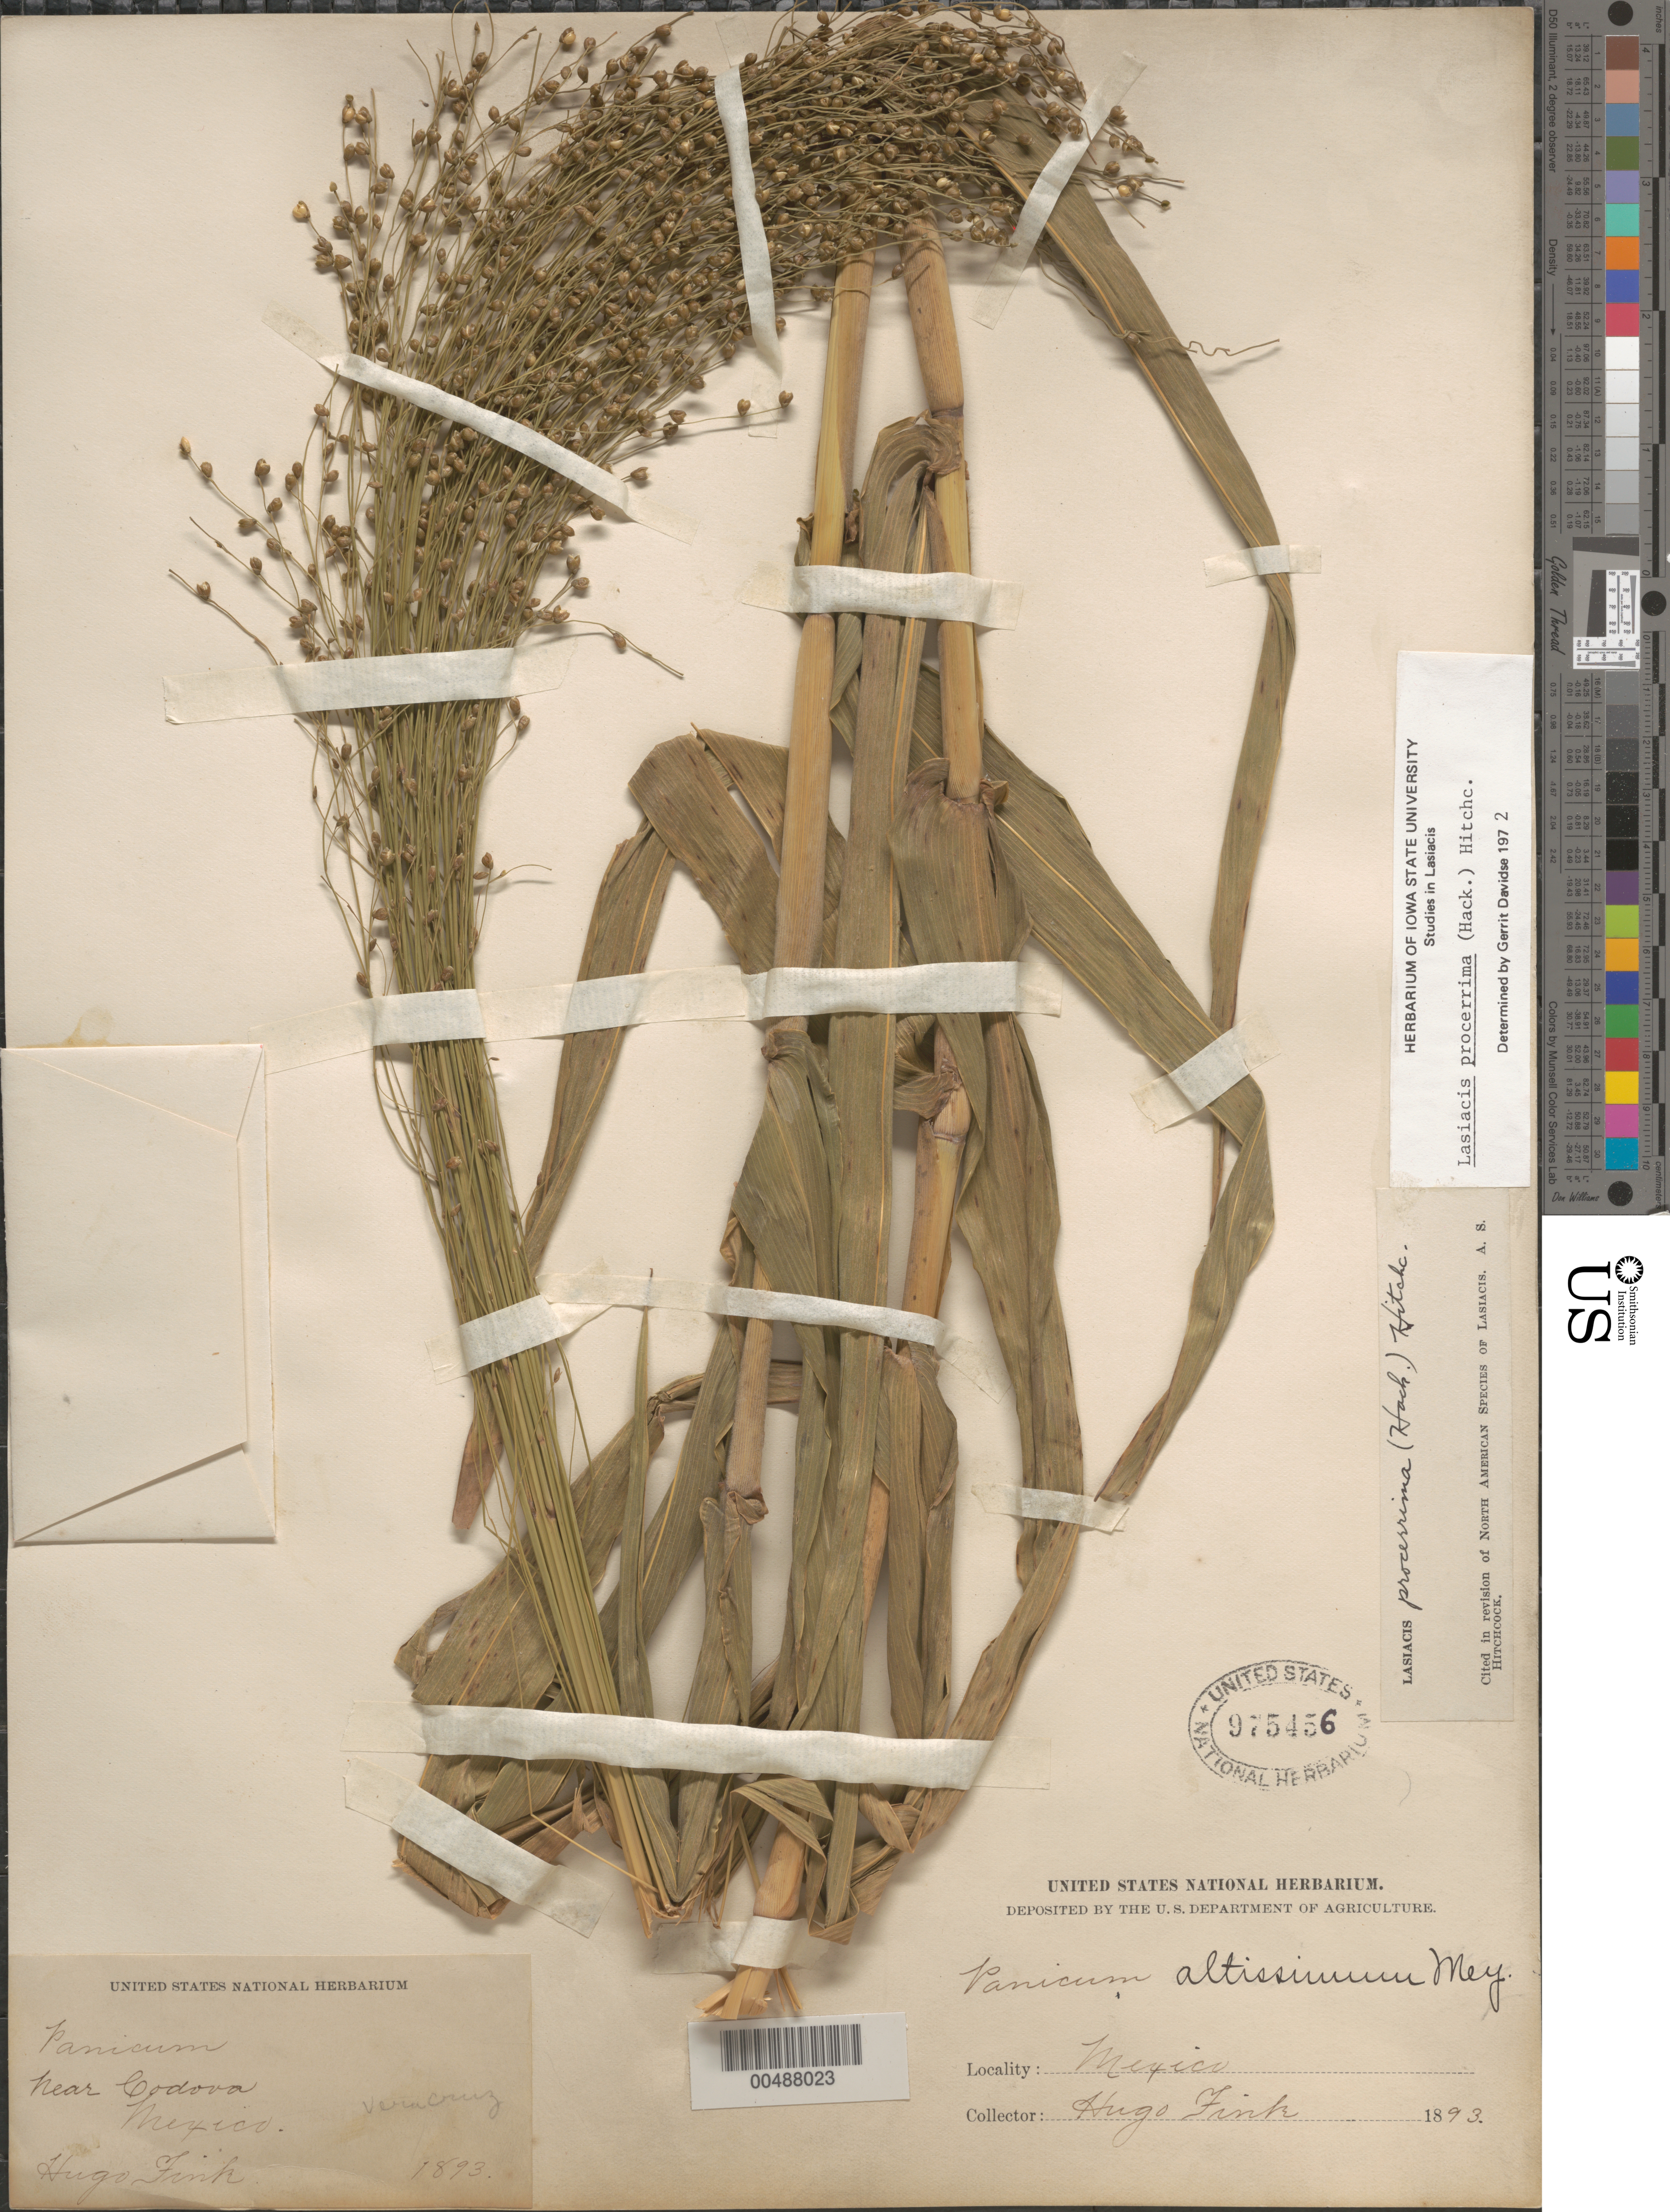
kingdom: Plantae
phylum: Tracheophyta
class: Liliopsida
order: Poales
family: Poaceae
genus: Lasiacis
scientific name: Lasiacis procerrima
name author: (Hack.) Hitchc.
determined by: Davidse, Gerrit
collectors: H. Fink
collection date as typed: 1893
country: Mexico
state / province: Veracruz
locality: Near Codova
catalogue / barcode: US 975456